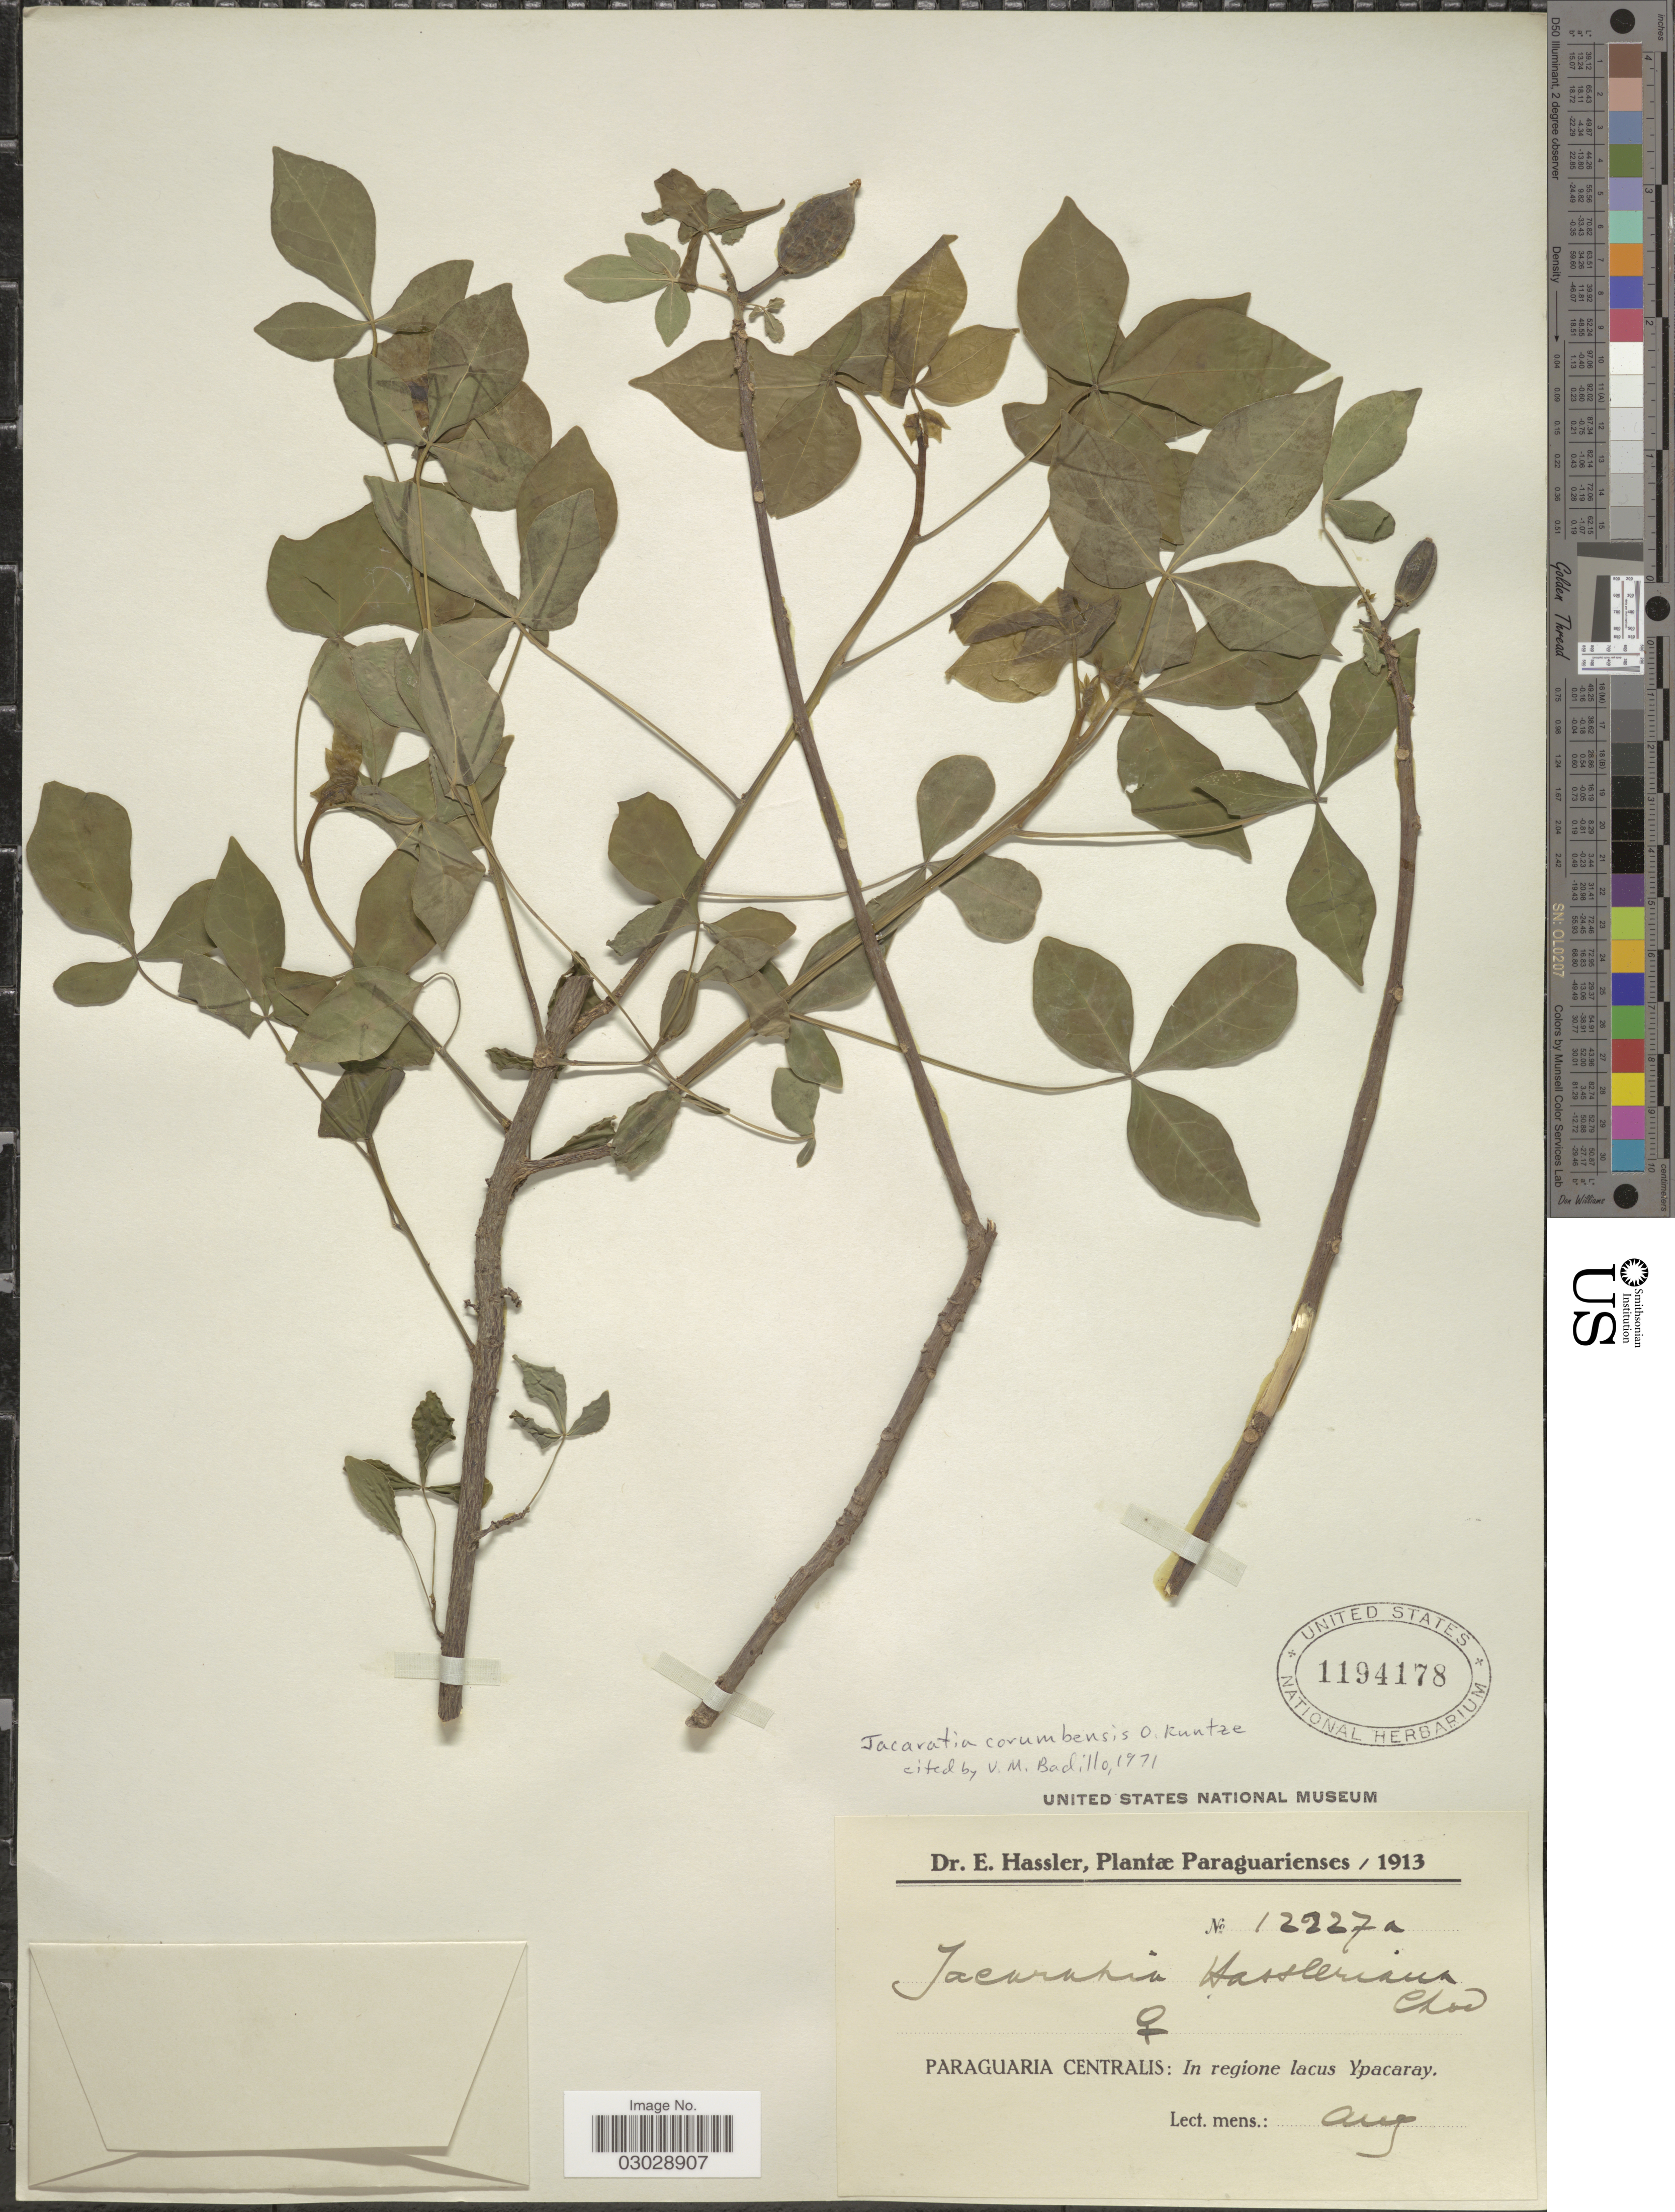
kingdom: Plantae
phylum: Tracheophyta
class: Magnoliopsida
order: Brassicales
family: Caricaceae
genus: Jacaratia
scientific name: Jacaratia corumbensis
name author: Kuntze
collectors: E. Hassler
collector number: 12227a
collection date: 1913-08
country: Paraguay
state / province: Paraguari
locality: Paraguaria Centralis: In regione lacus Ypacaray.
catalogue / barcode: US 1194178